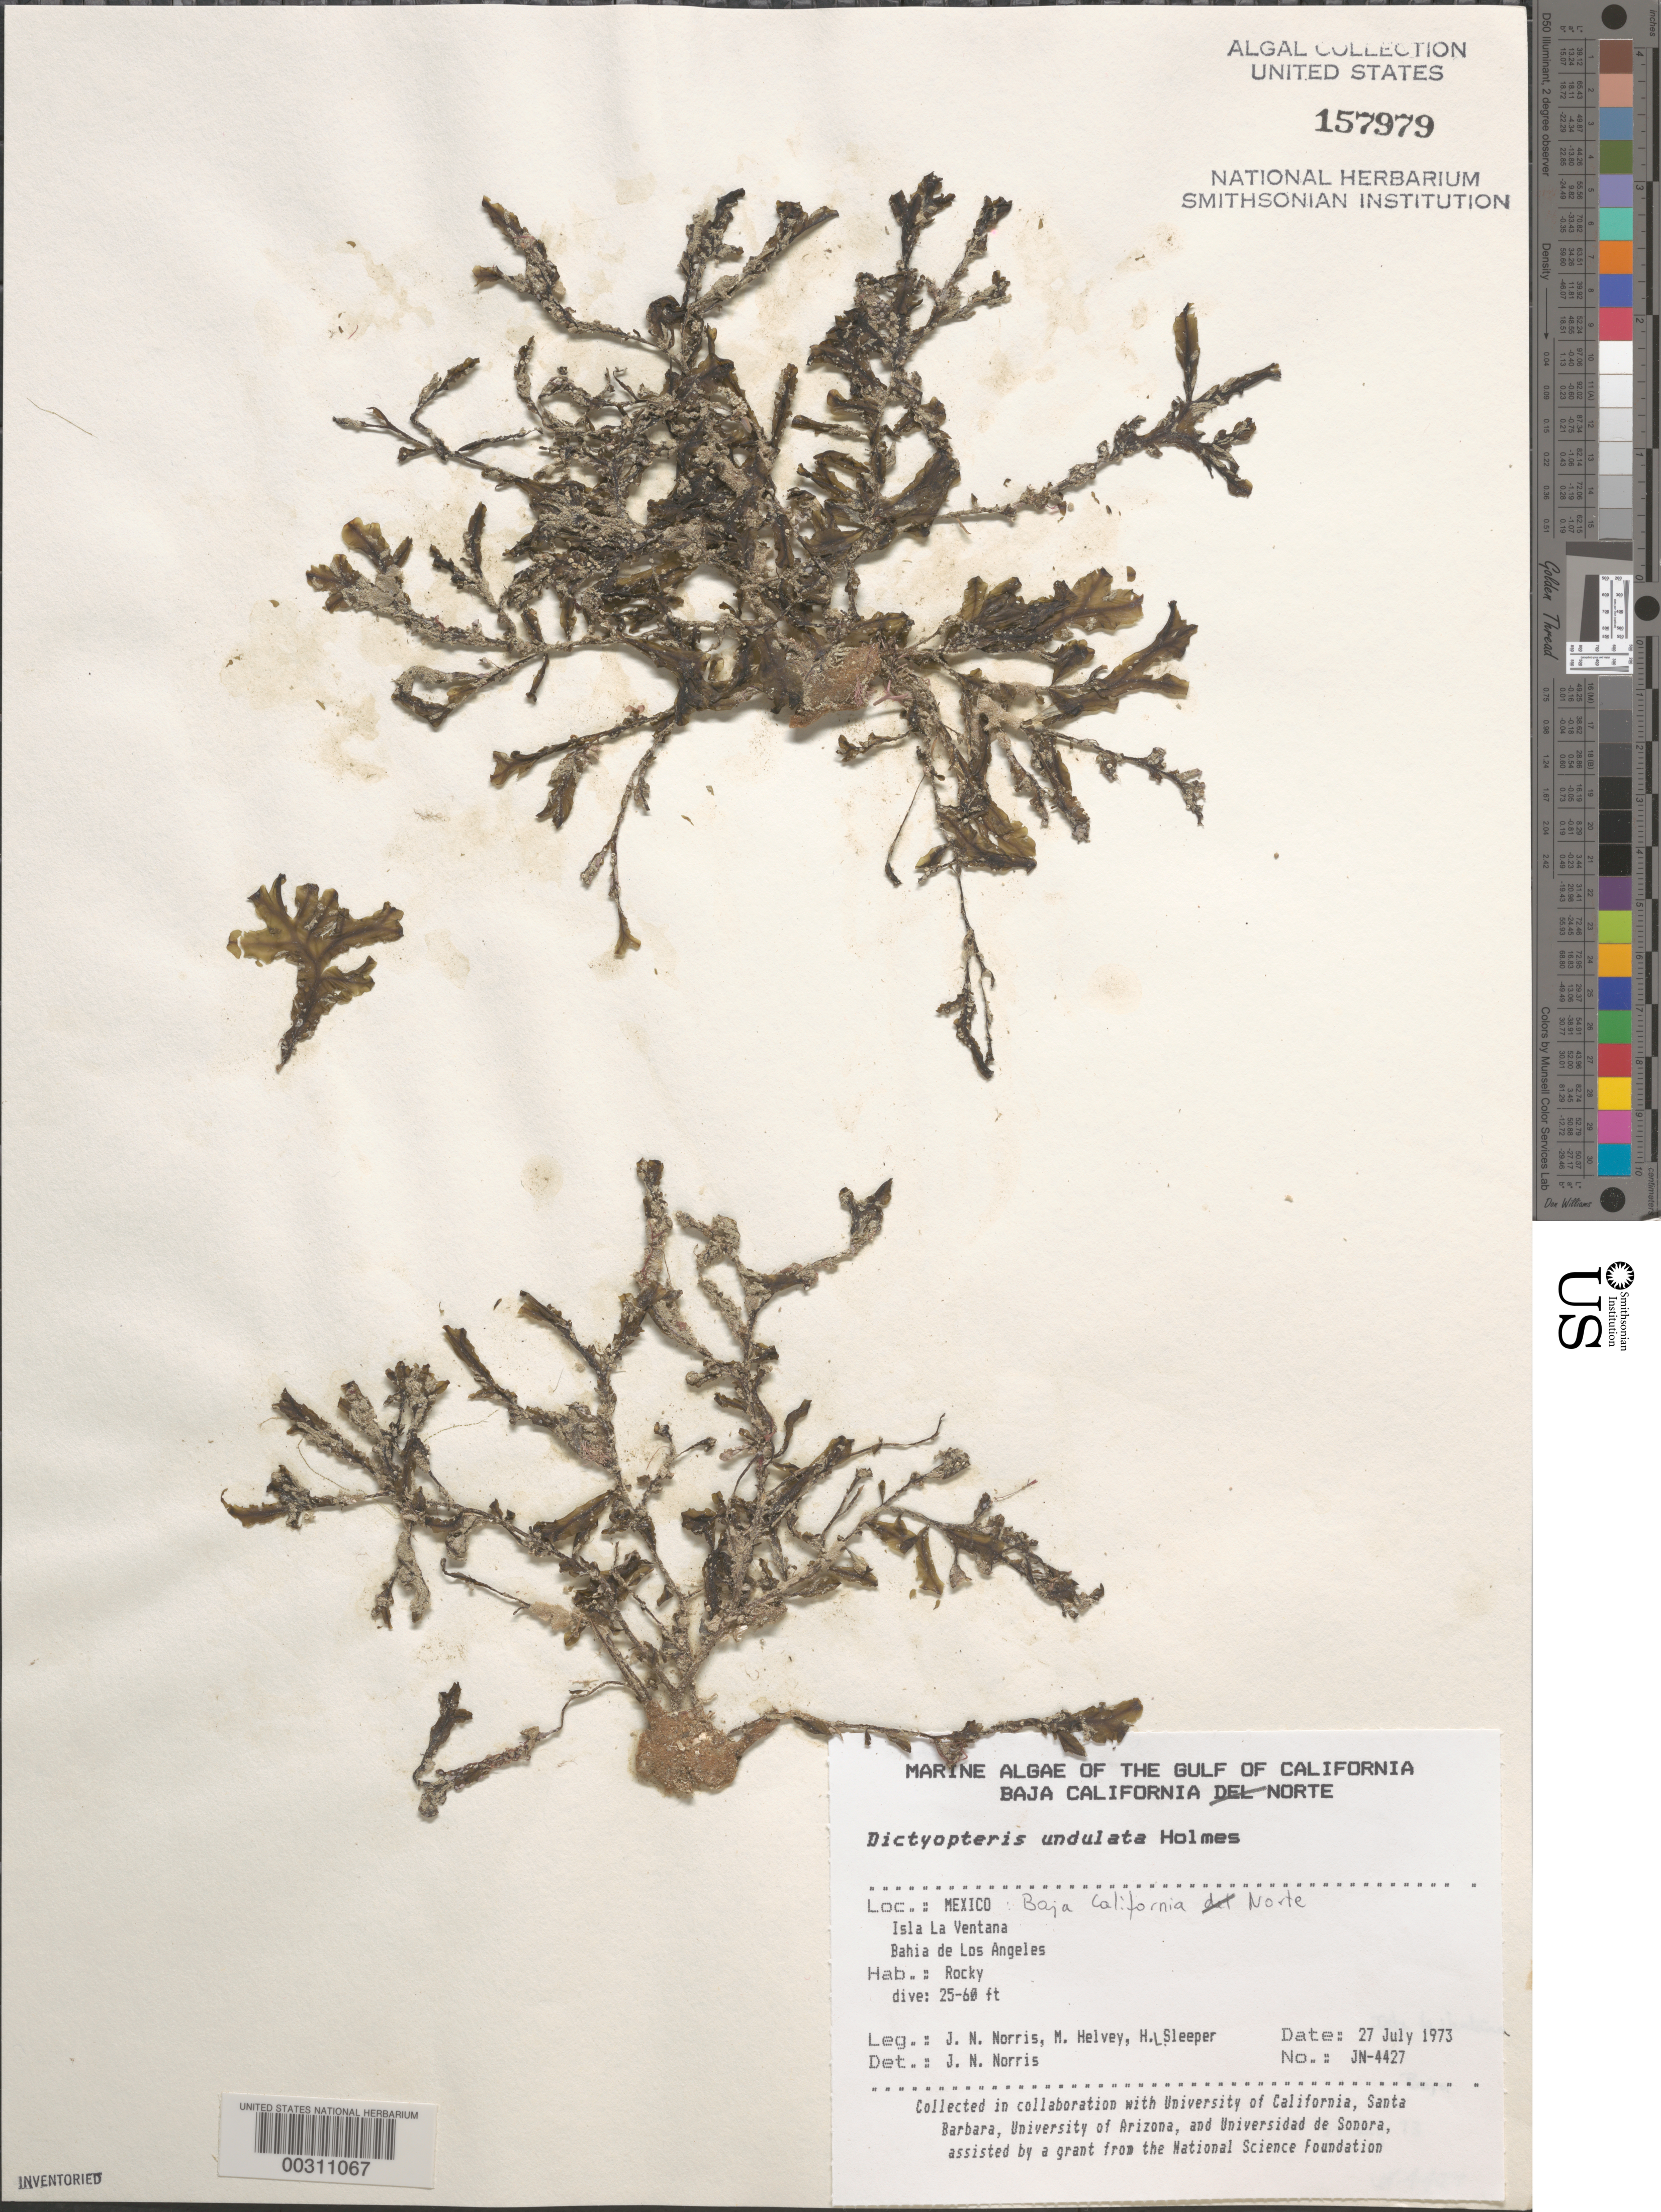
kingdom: Chromista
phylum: Ochrophyta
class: Phaeophyceae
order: Dictyotales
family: Dictyotaceae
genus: Dictyopteris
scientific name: Dictyopteris undulata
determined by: Norris, James N.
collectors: J. N. Norris, M. Helvey & H. Sleeper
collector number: JN-4427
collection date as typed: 27 Jul 1973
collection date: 1973-07-27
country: Mexico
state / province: Baja California Norte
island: Isla la Ventana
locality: Bahia de Los Angeles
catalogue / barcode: US 157979